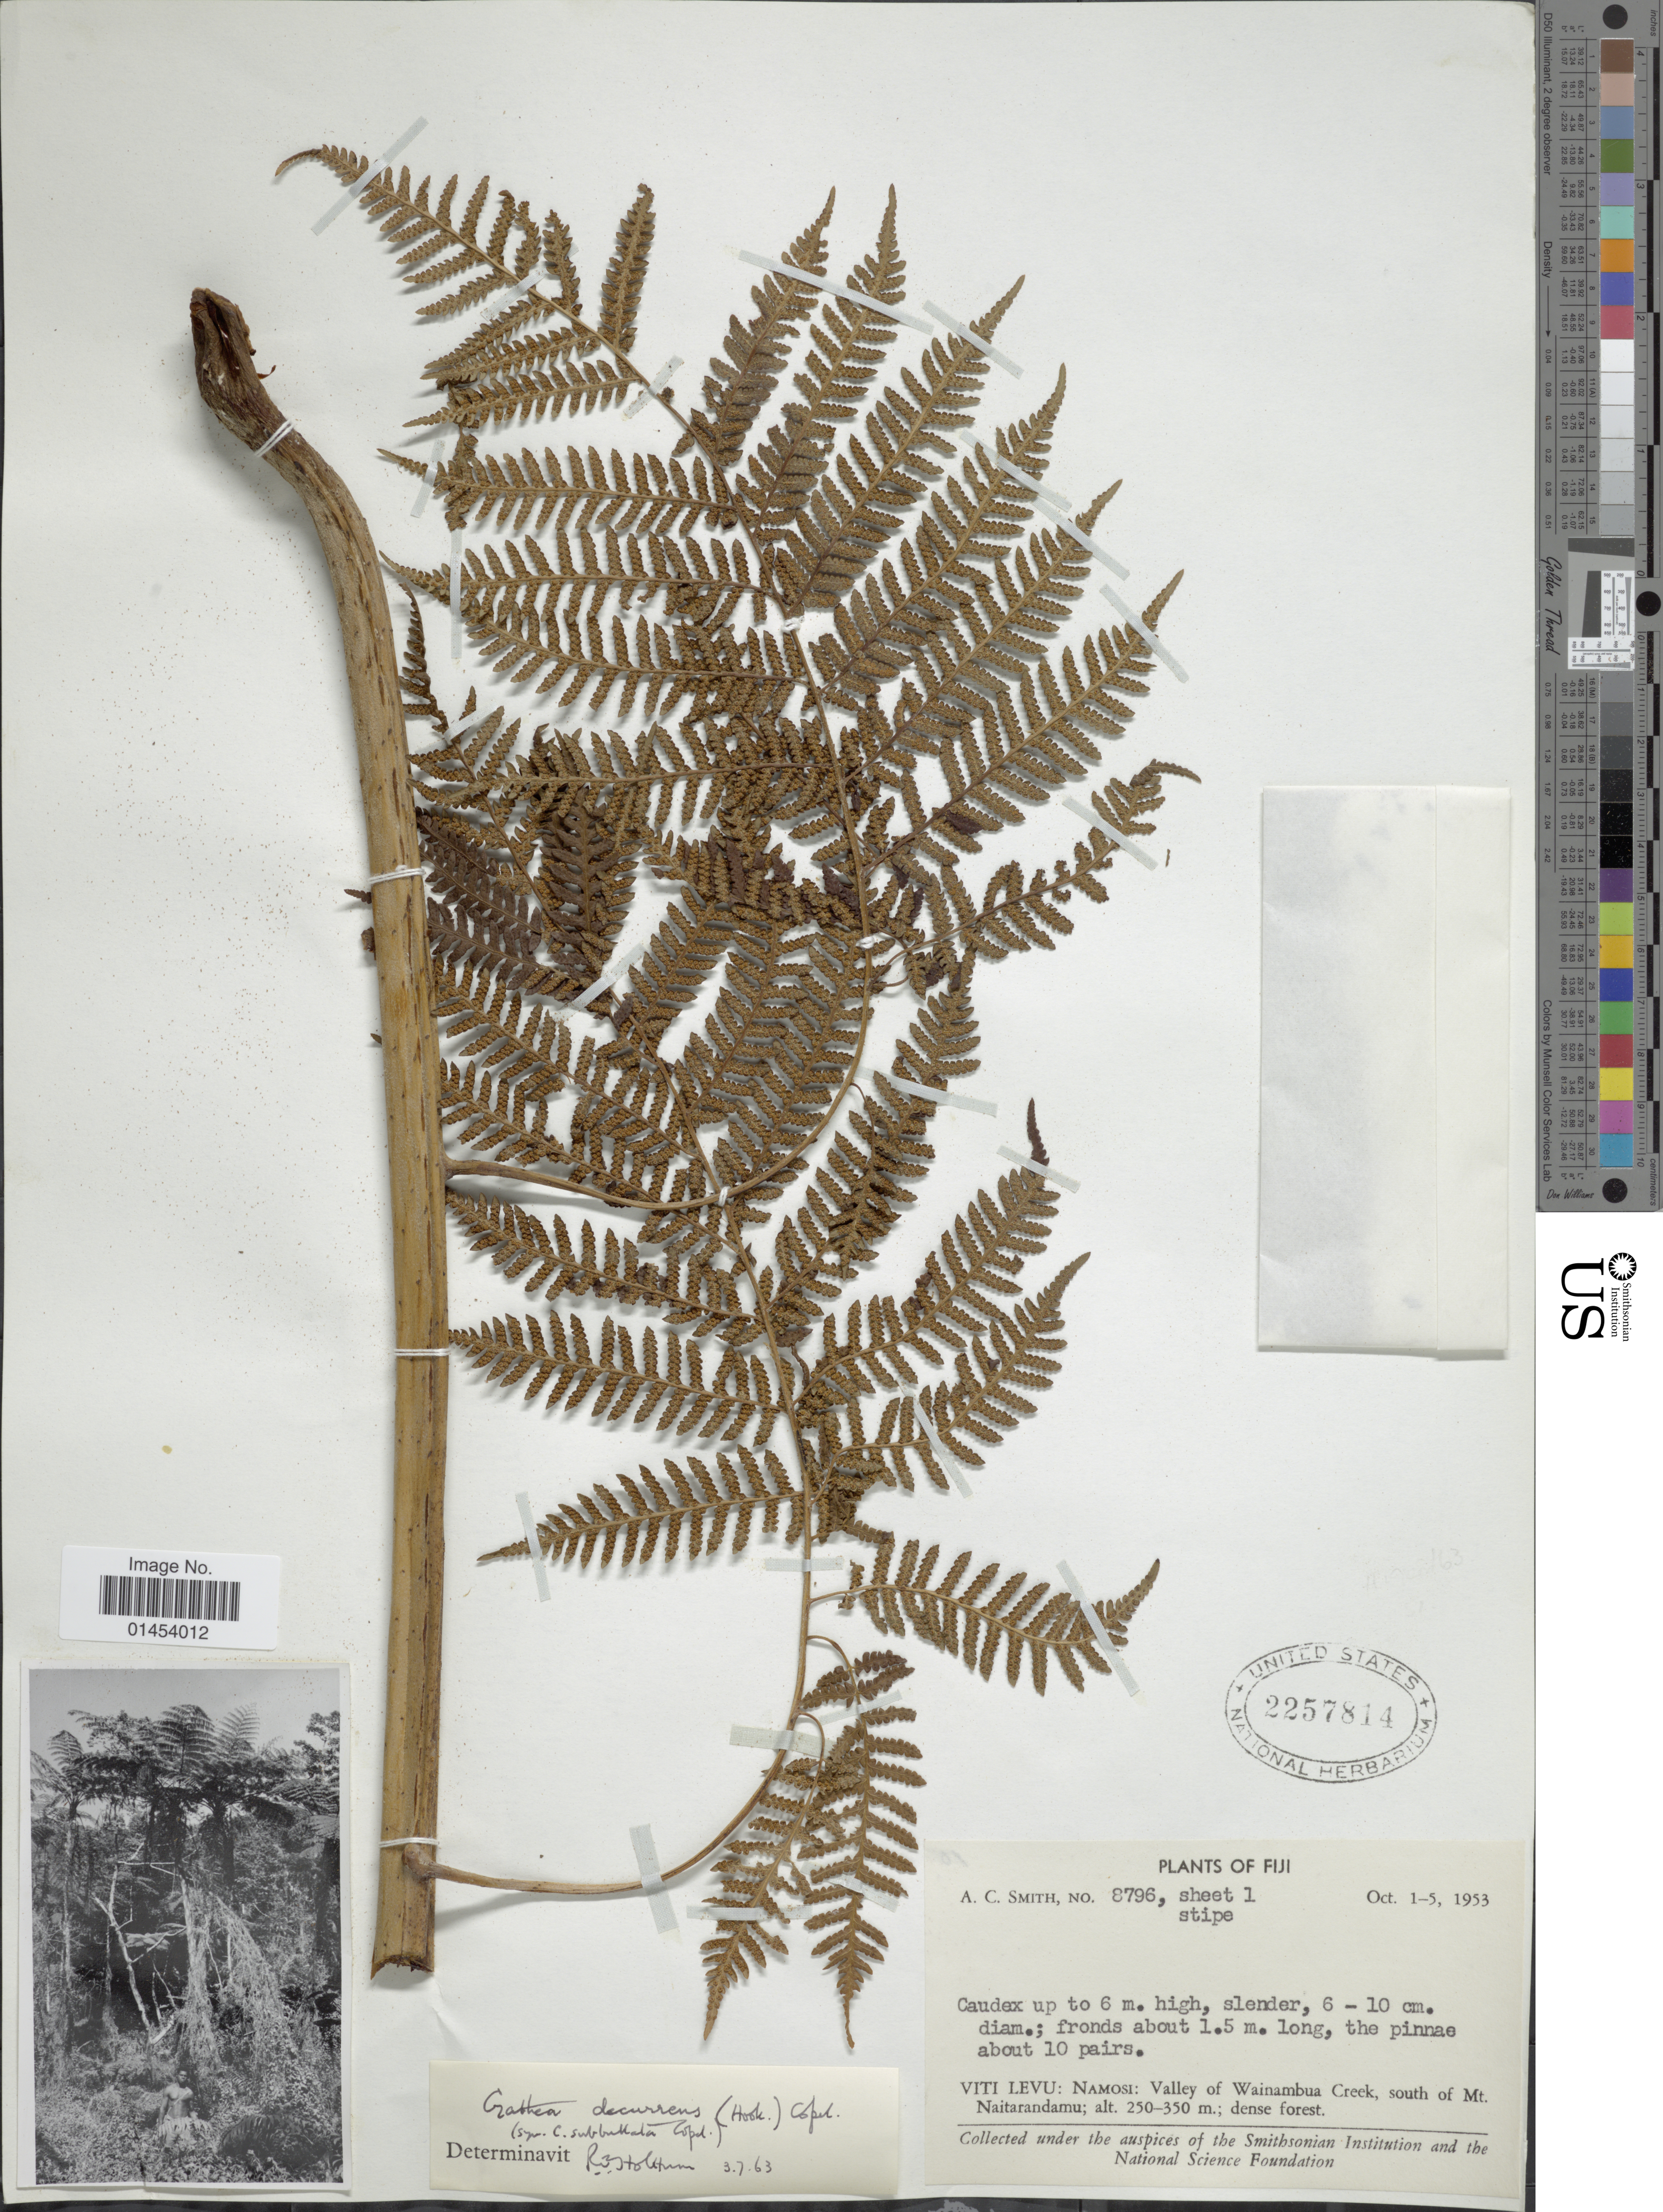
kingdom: Plantae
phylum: Tracheophyta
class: Polypodiopsida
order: Cyatheales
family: Cyatheaceae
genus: Cyathea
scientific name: Cyathea decurrens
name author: (Hook.) Copel.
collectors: A. C. Smith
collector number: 8796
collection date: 1953-10-01/1953-10-05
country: Fiji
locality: Viti Levu: Namosi: Valley of Wainambua Creek, south of Mt. Naitarandamu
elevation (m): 250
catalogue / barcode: US 2257814